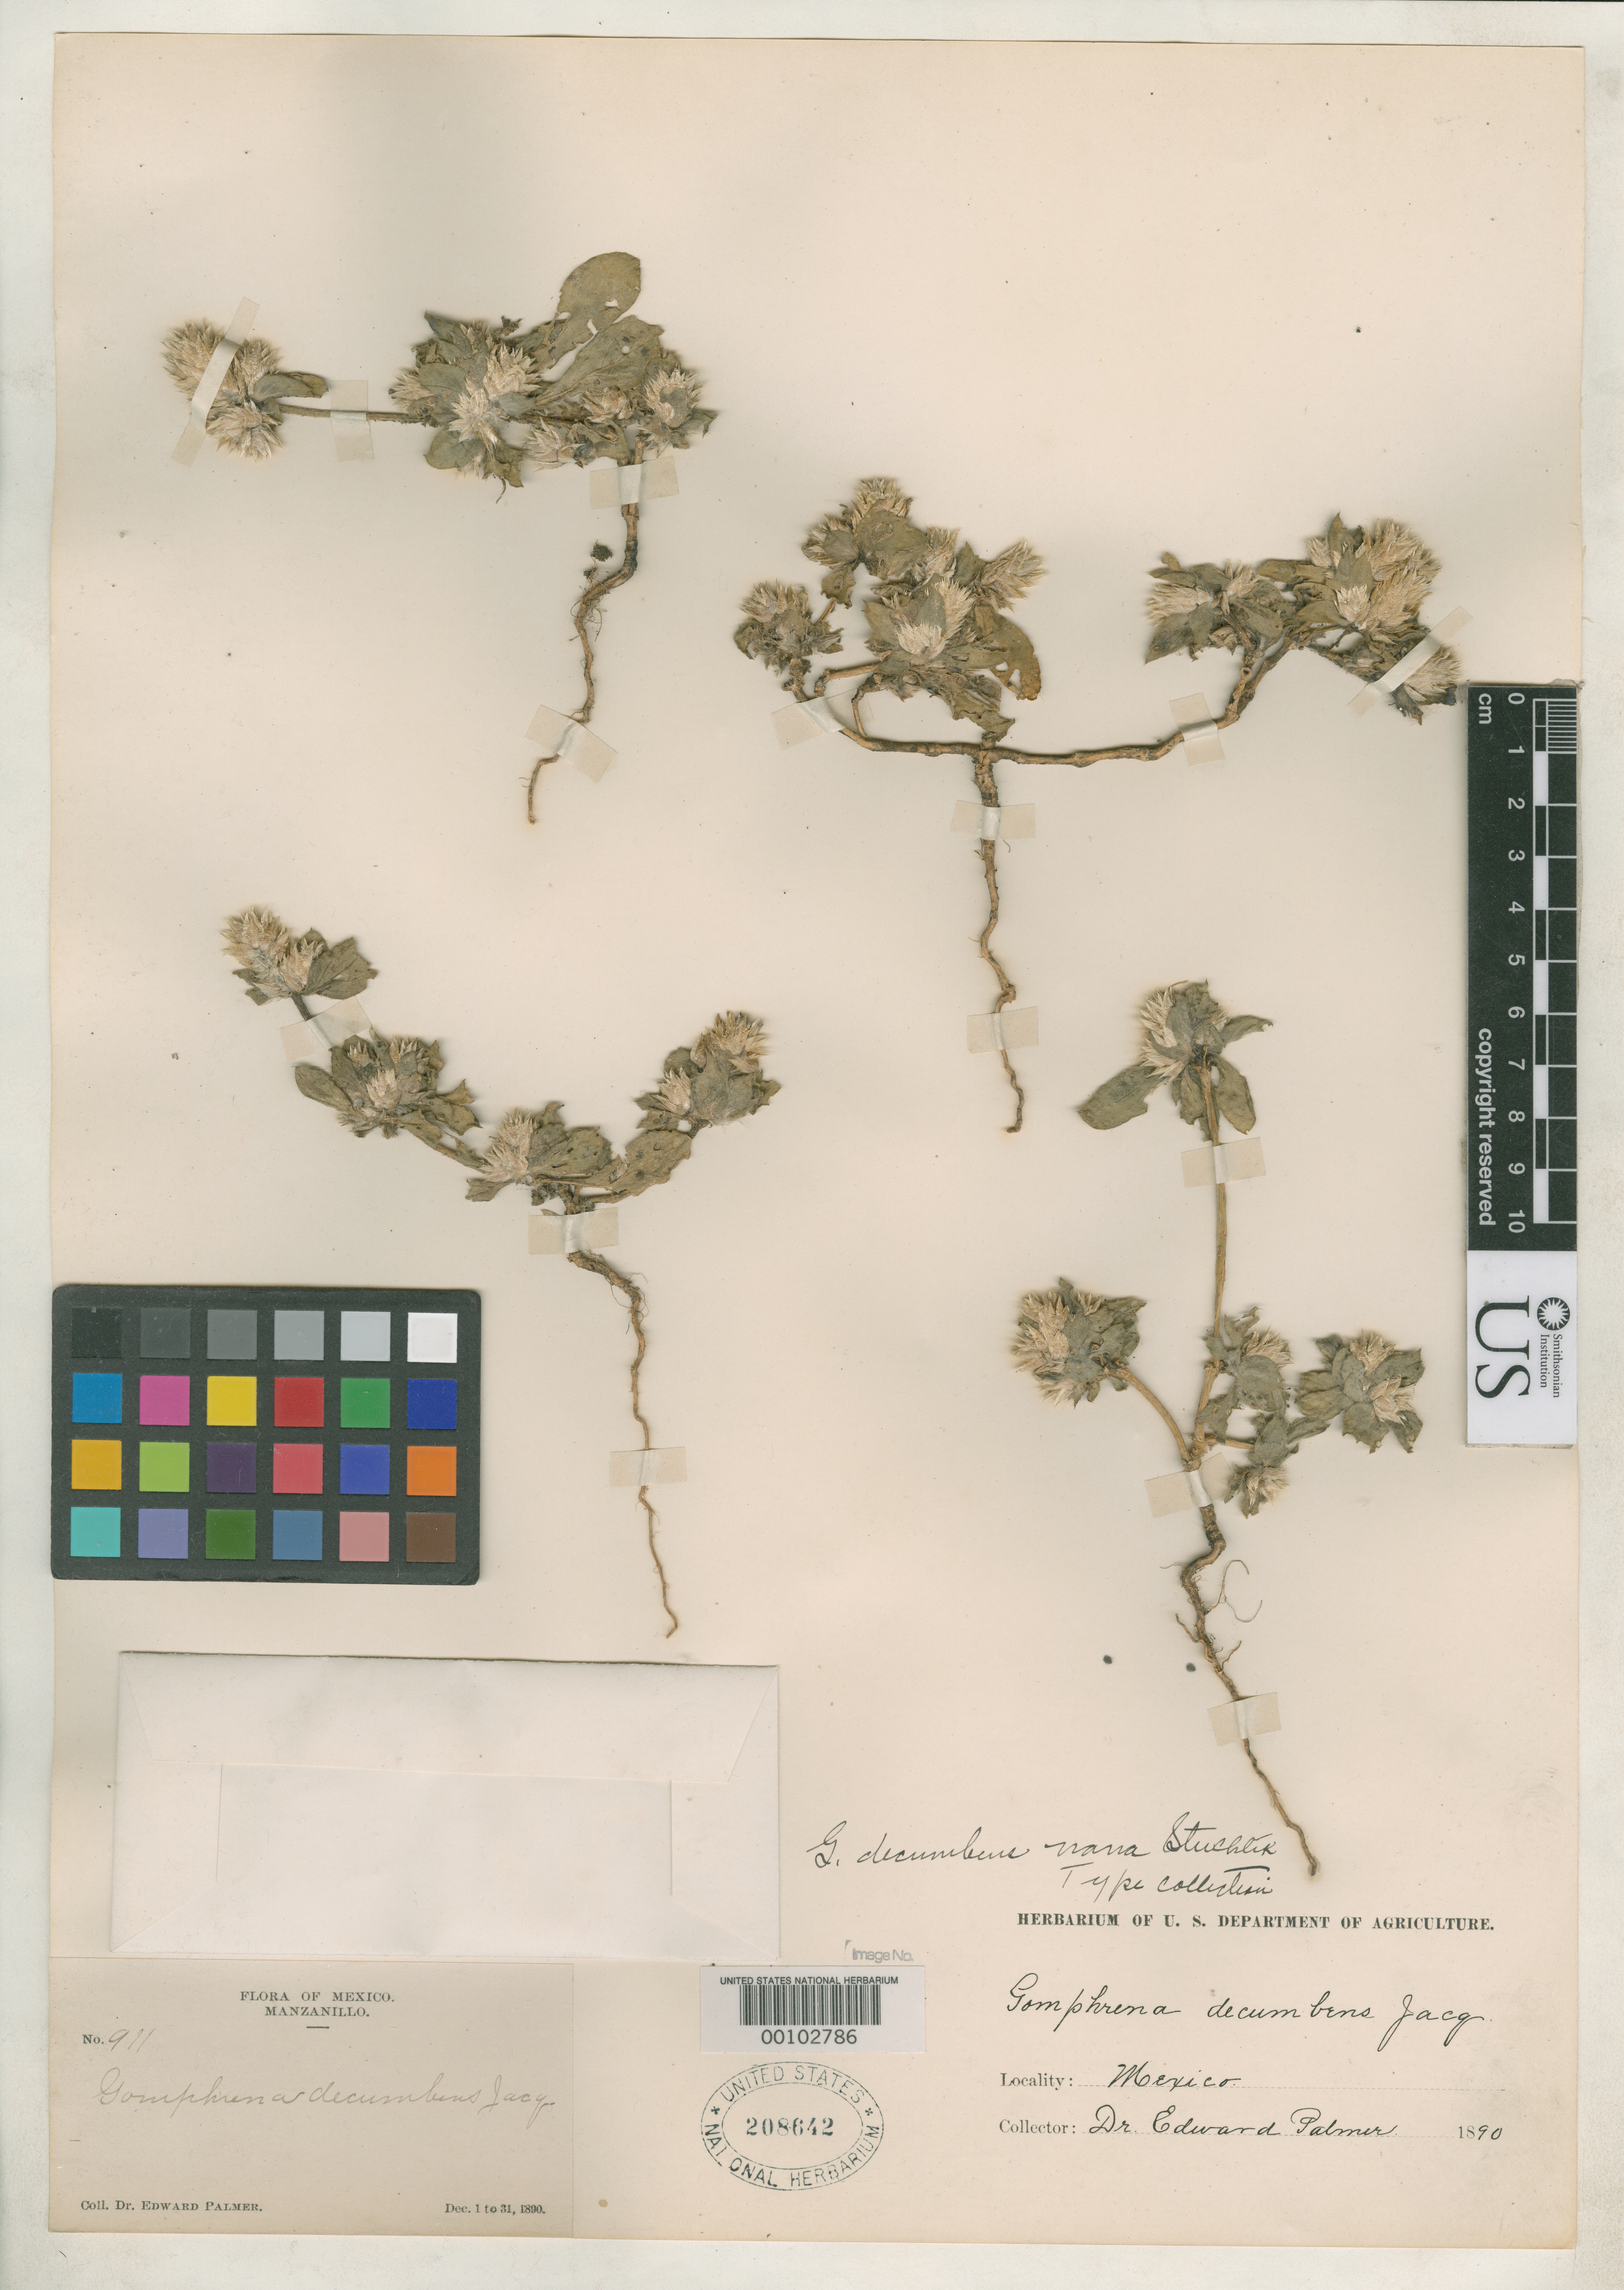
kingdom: Plantae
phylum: Tracheophyta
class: Magnoliopsida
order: Caryophyllales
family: Amaranthaceae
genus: Gomphrena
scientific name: Gomphrena decumbens var. nana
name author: Stuchlík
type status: Isotype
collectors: E. Palmer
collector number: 911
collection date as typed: Dec 1890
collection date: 1890-12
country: Mexico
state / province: Colima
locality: Manzanillo.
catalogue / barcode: US 208642